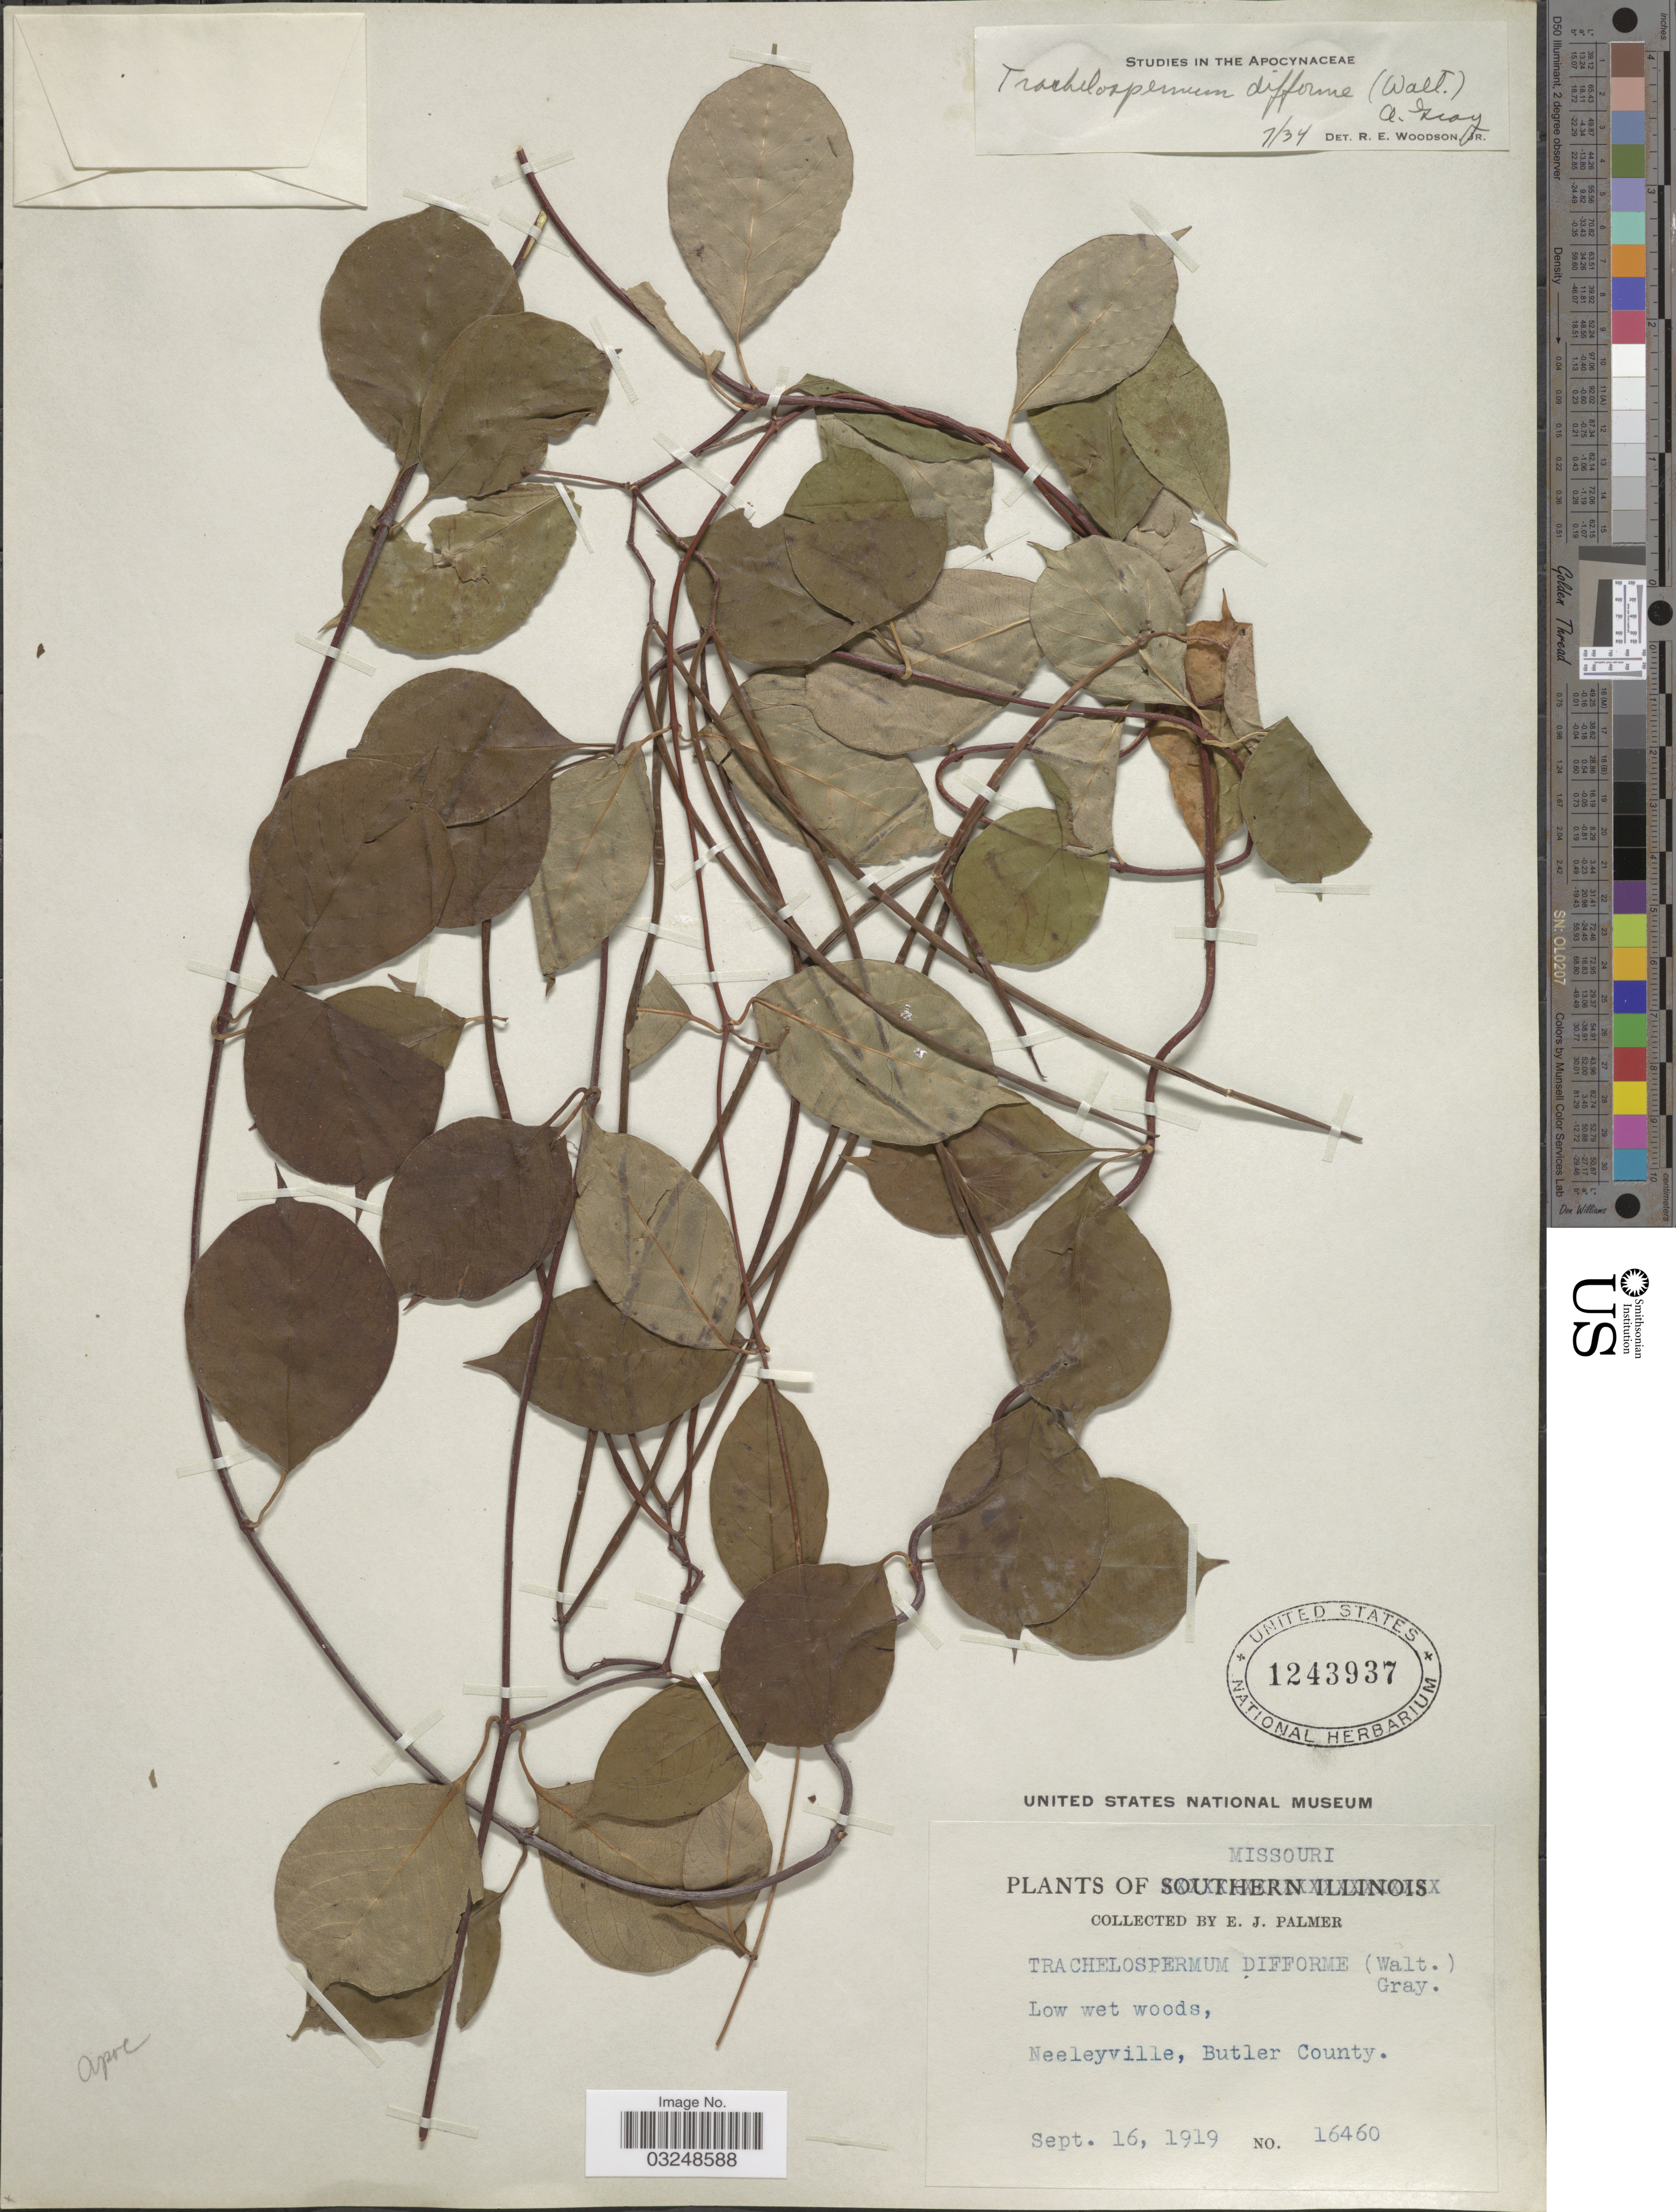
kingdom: Plantae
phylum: Tracheophyta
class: Magnoliopsida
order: Gentianales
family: Apocynaceae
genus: Trachelospermum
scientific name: Trachelospermum difforme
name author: (Walter) A. Gray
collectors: E. J. Palmer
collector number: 16460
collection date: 1919-09-16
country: United States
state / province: Missouri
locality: Low wet woods, Neeleyville, Butler County.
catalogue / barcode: US 1243937